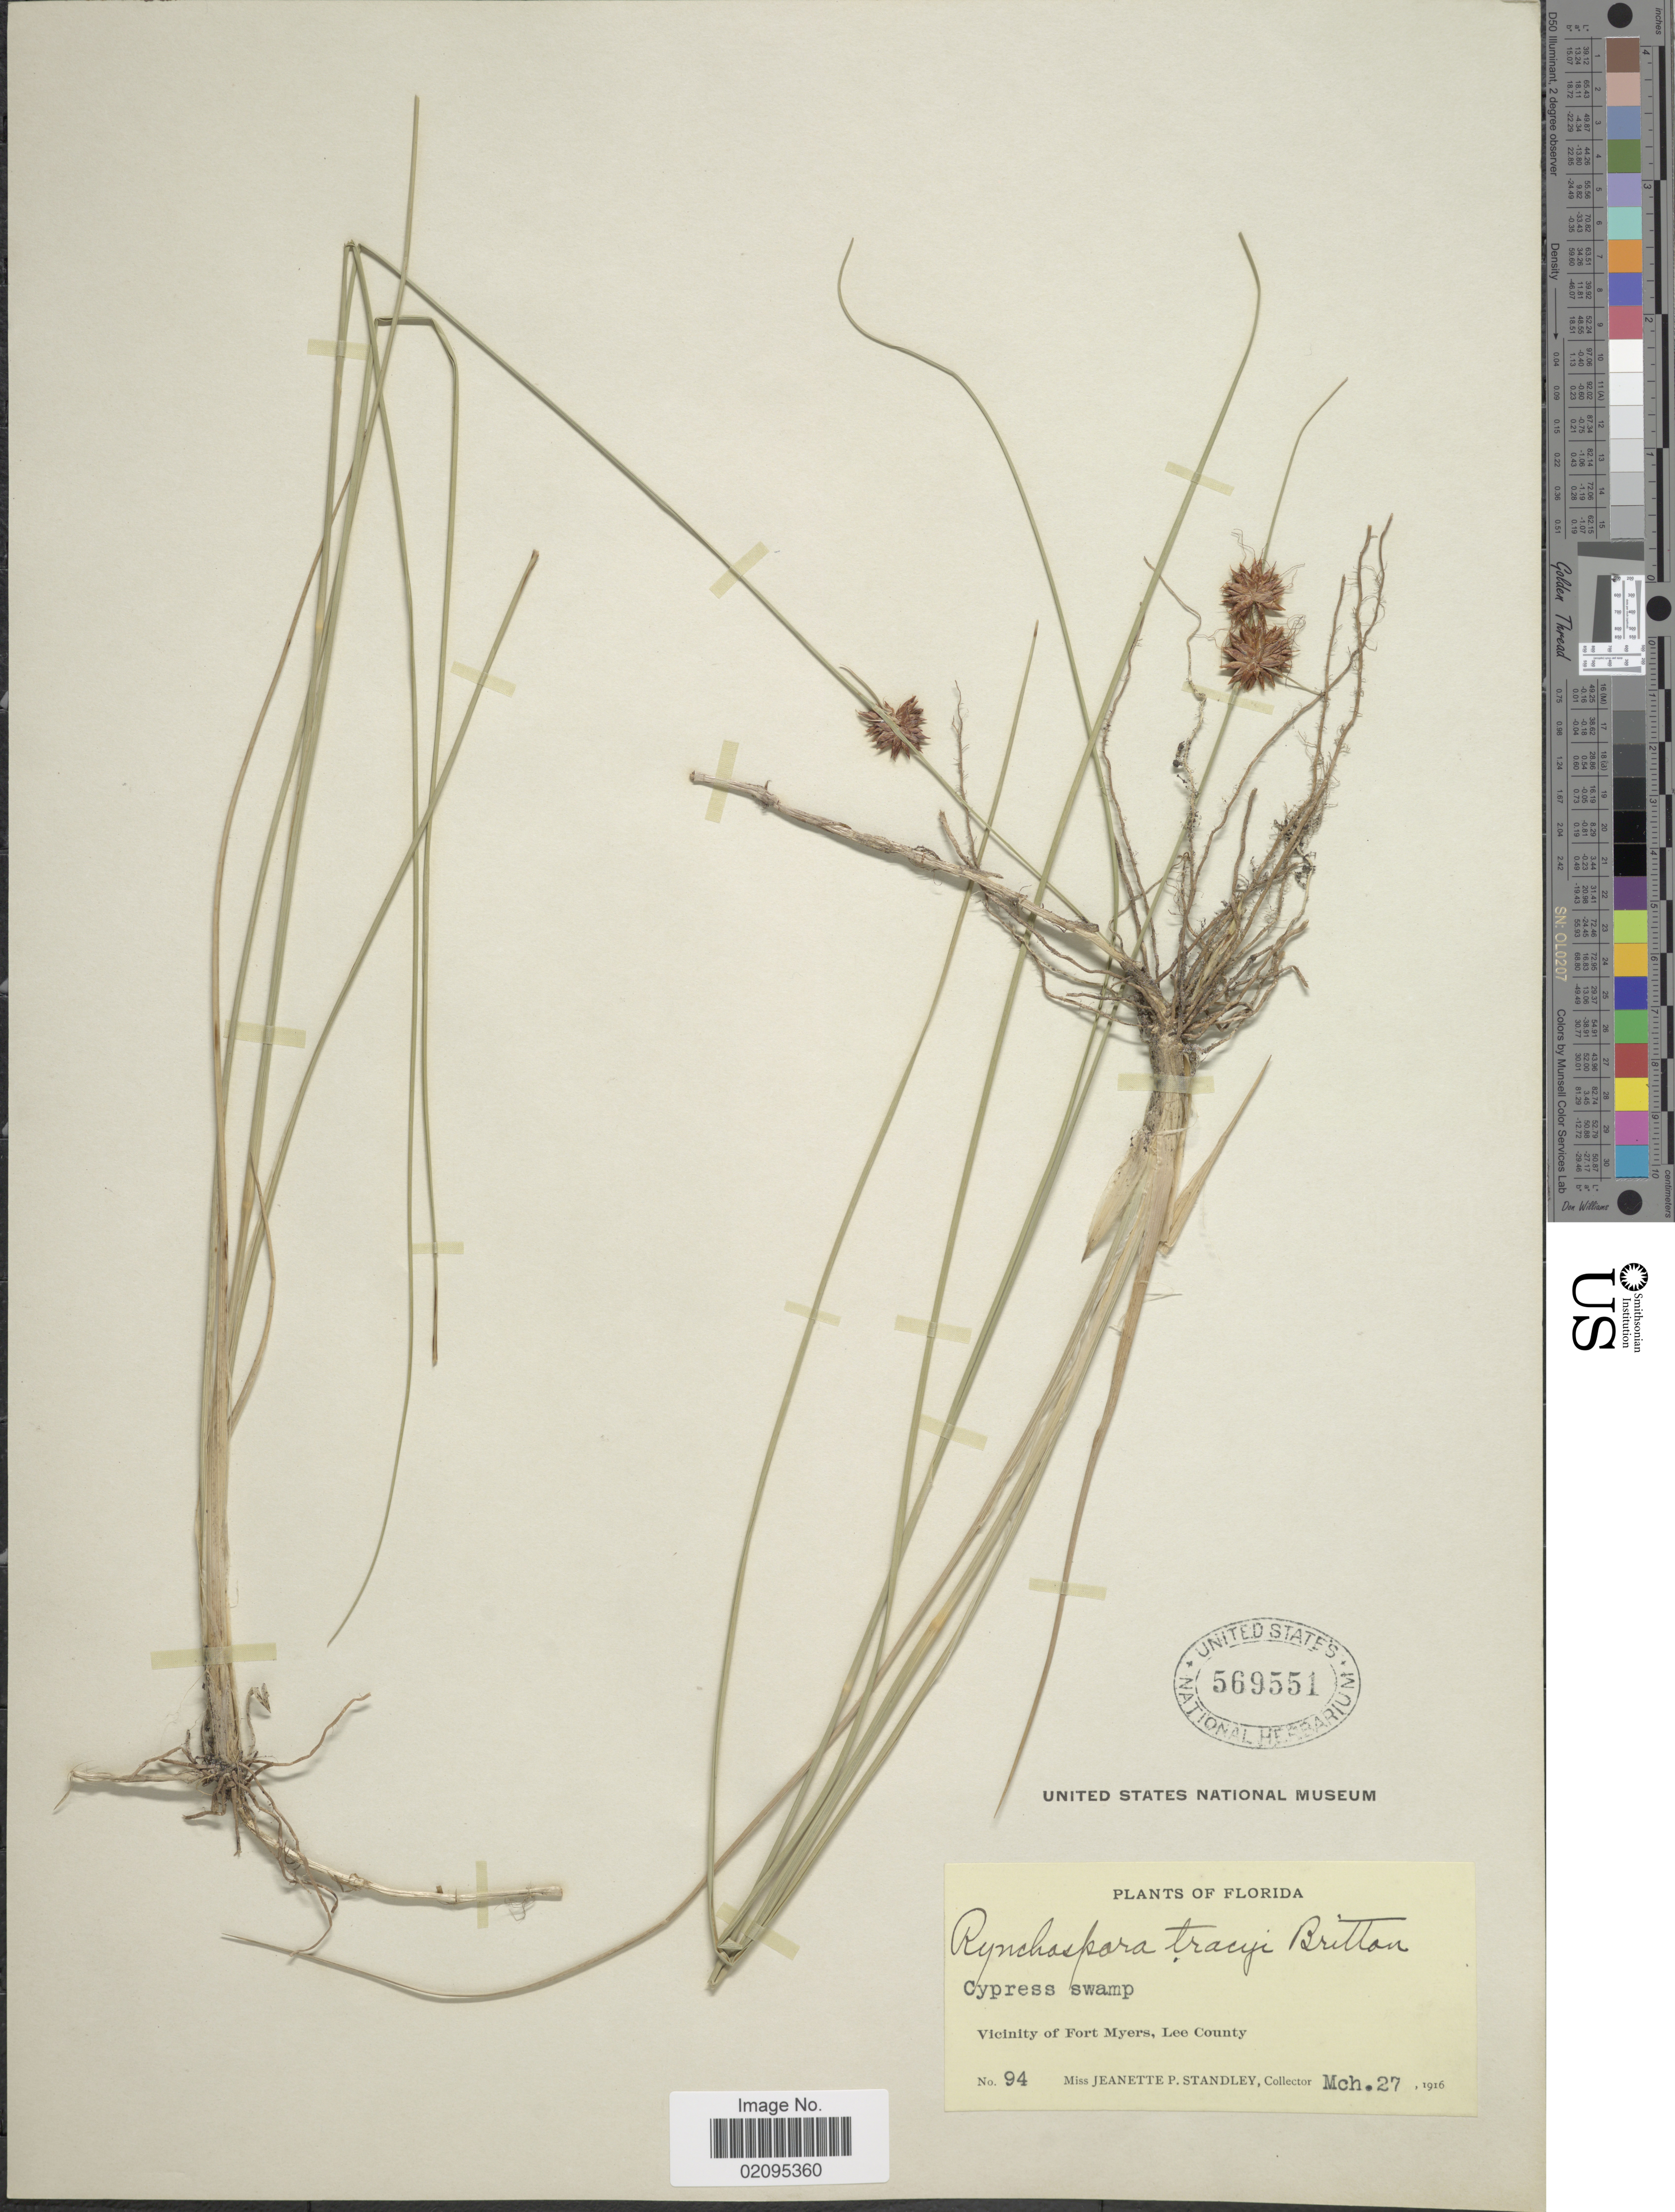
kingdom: Plantae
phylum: Tracheophyta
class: Liliopsida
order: Poales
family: Cyperaceae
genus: Rhynchospora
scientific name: Rhynchospora tracyi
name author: Britton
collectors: J. P. Standley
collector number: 94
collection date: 1916-03-27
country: United States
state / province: Florida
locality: Cypress swamp, Vicinity of Fort Myers, Lee County.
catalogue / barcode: US 569551